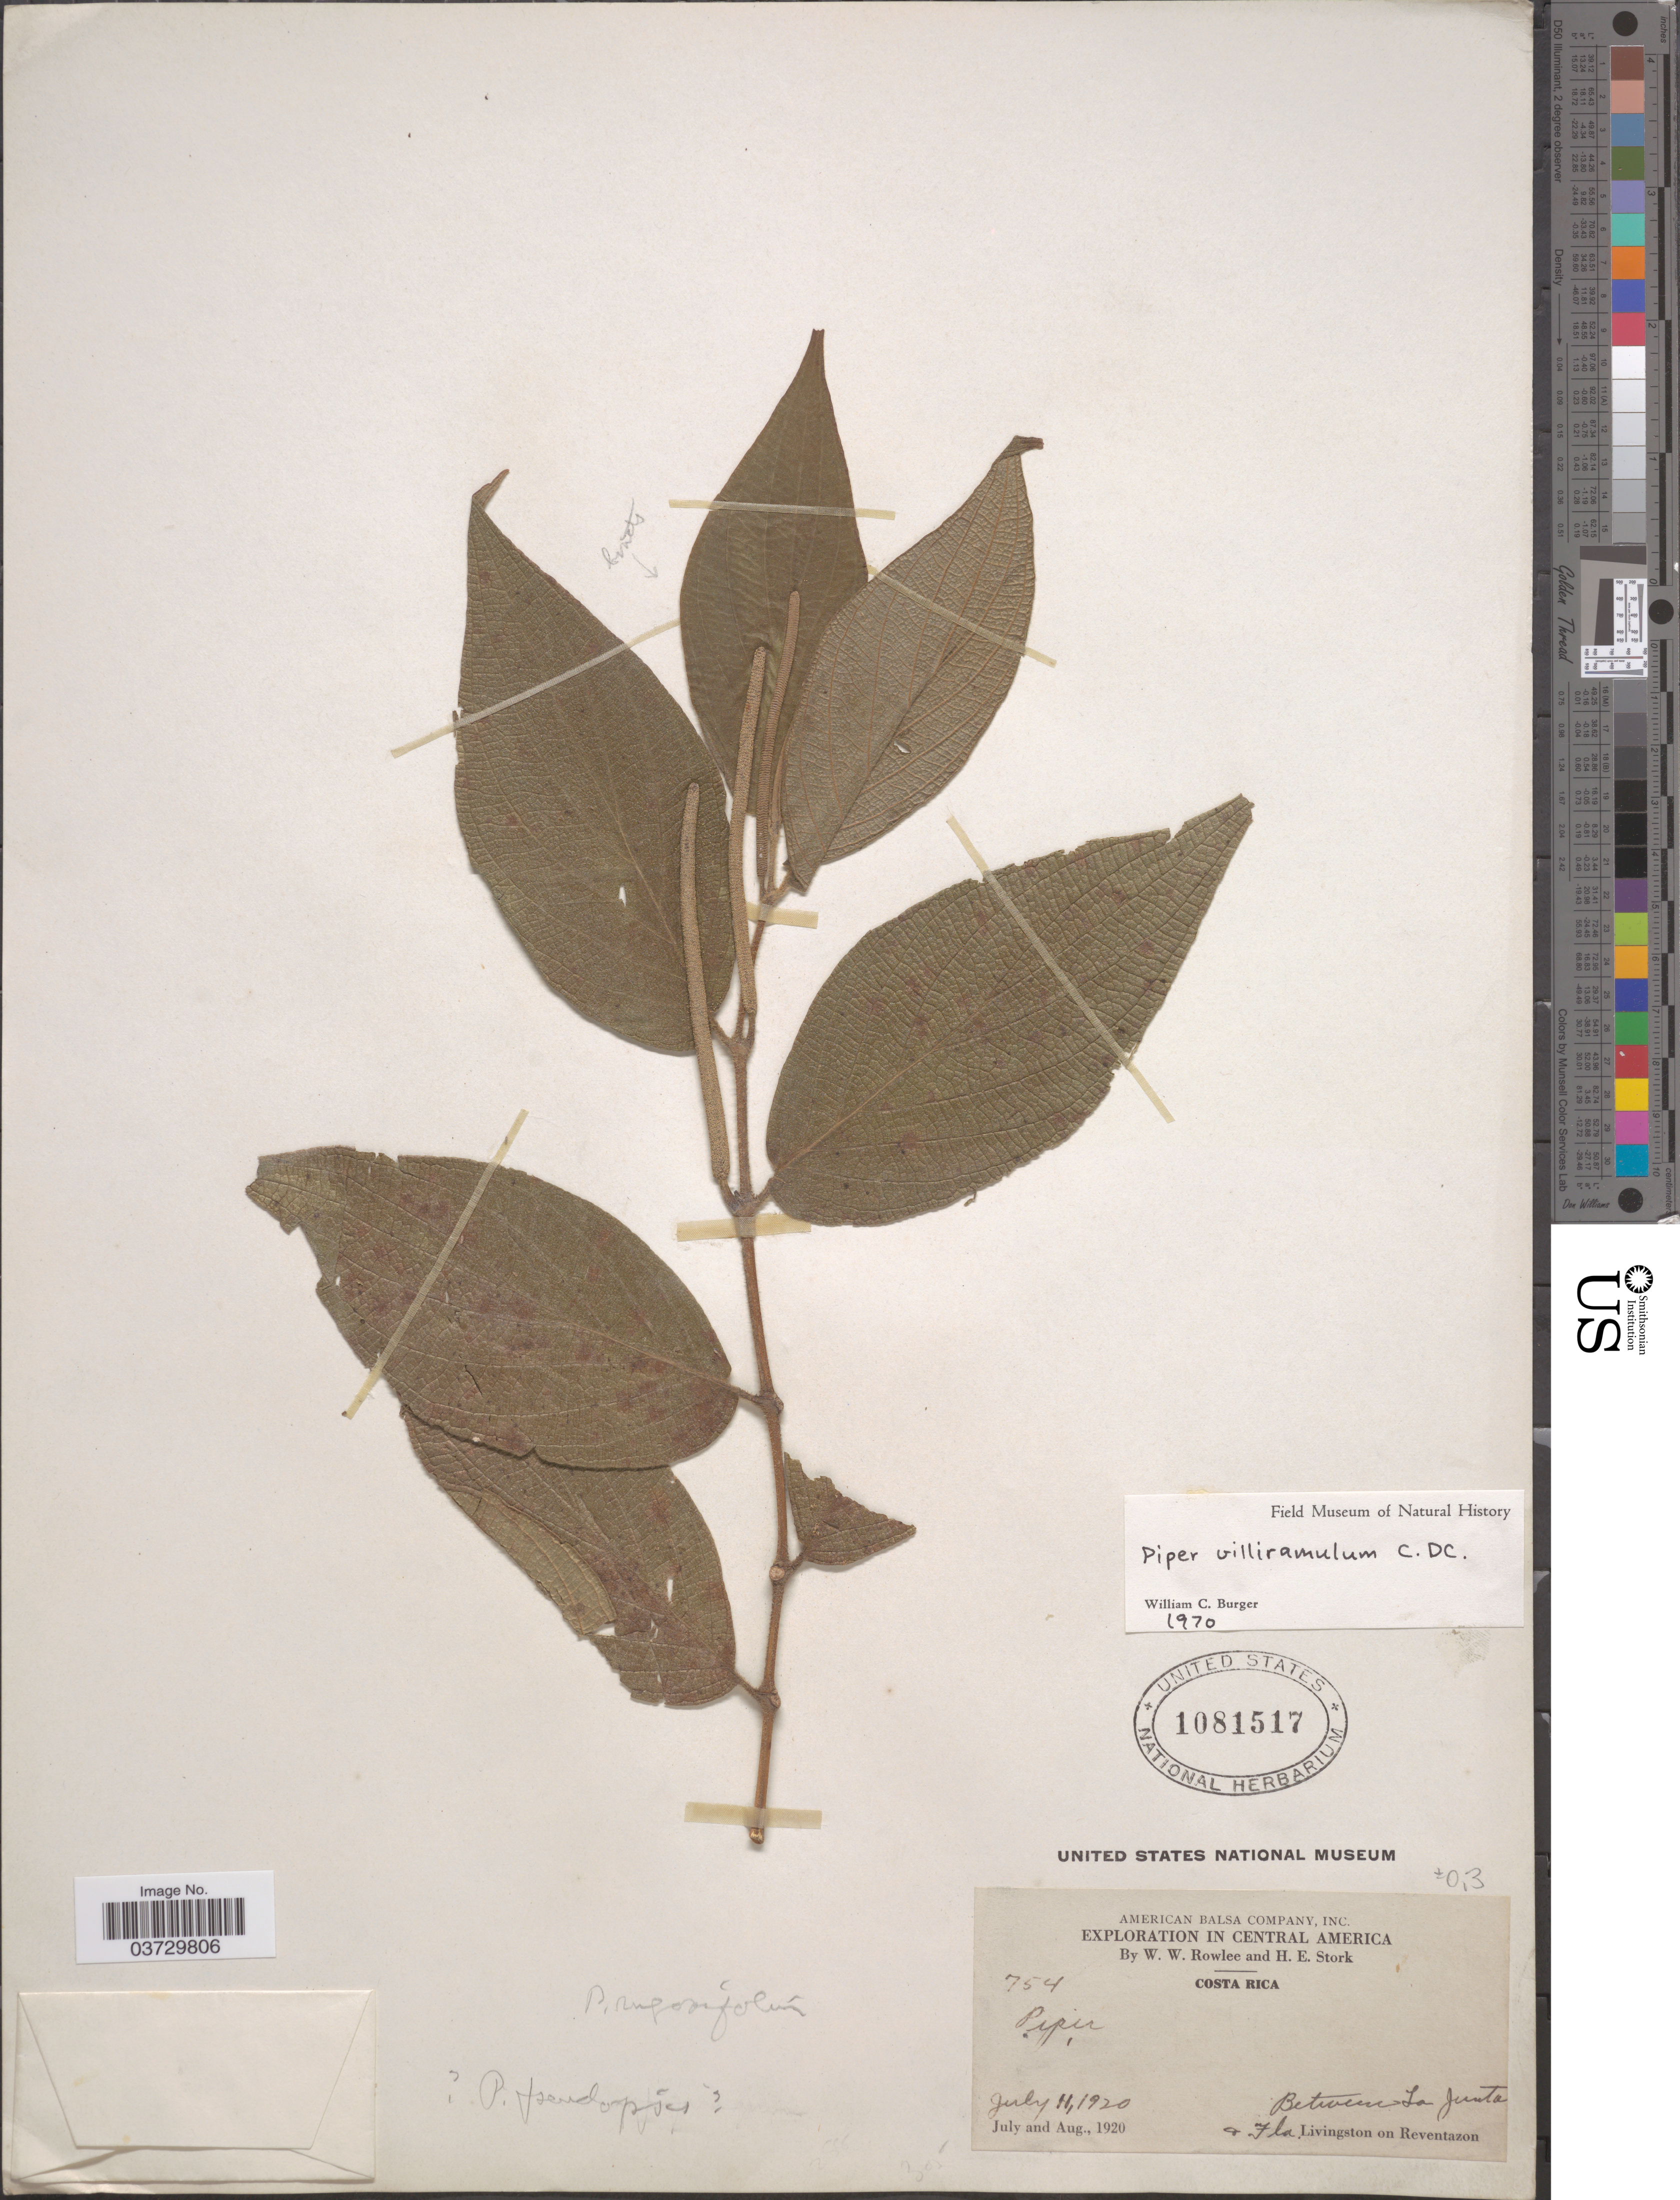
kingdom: Plantae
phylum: Tracheophyta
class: Magnoliopsida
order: Piperales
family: Piperaceae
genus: Piper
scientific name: Piper villiramulum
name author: C. DC.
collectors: W. W. Rowlee & H. E. Stork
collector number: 754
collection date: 1920-07-11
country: Costa Rica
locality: Between La Junta + Fla Livingston on Reventazon.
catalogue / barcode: US 1081517